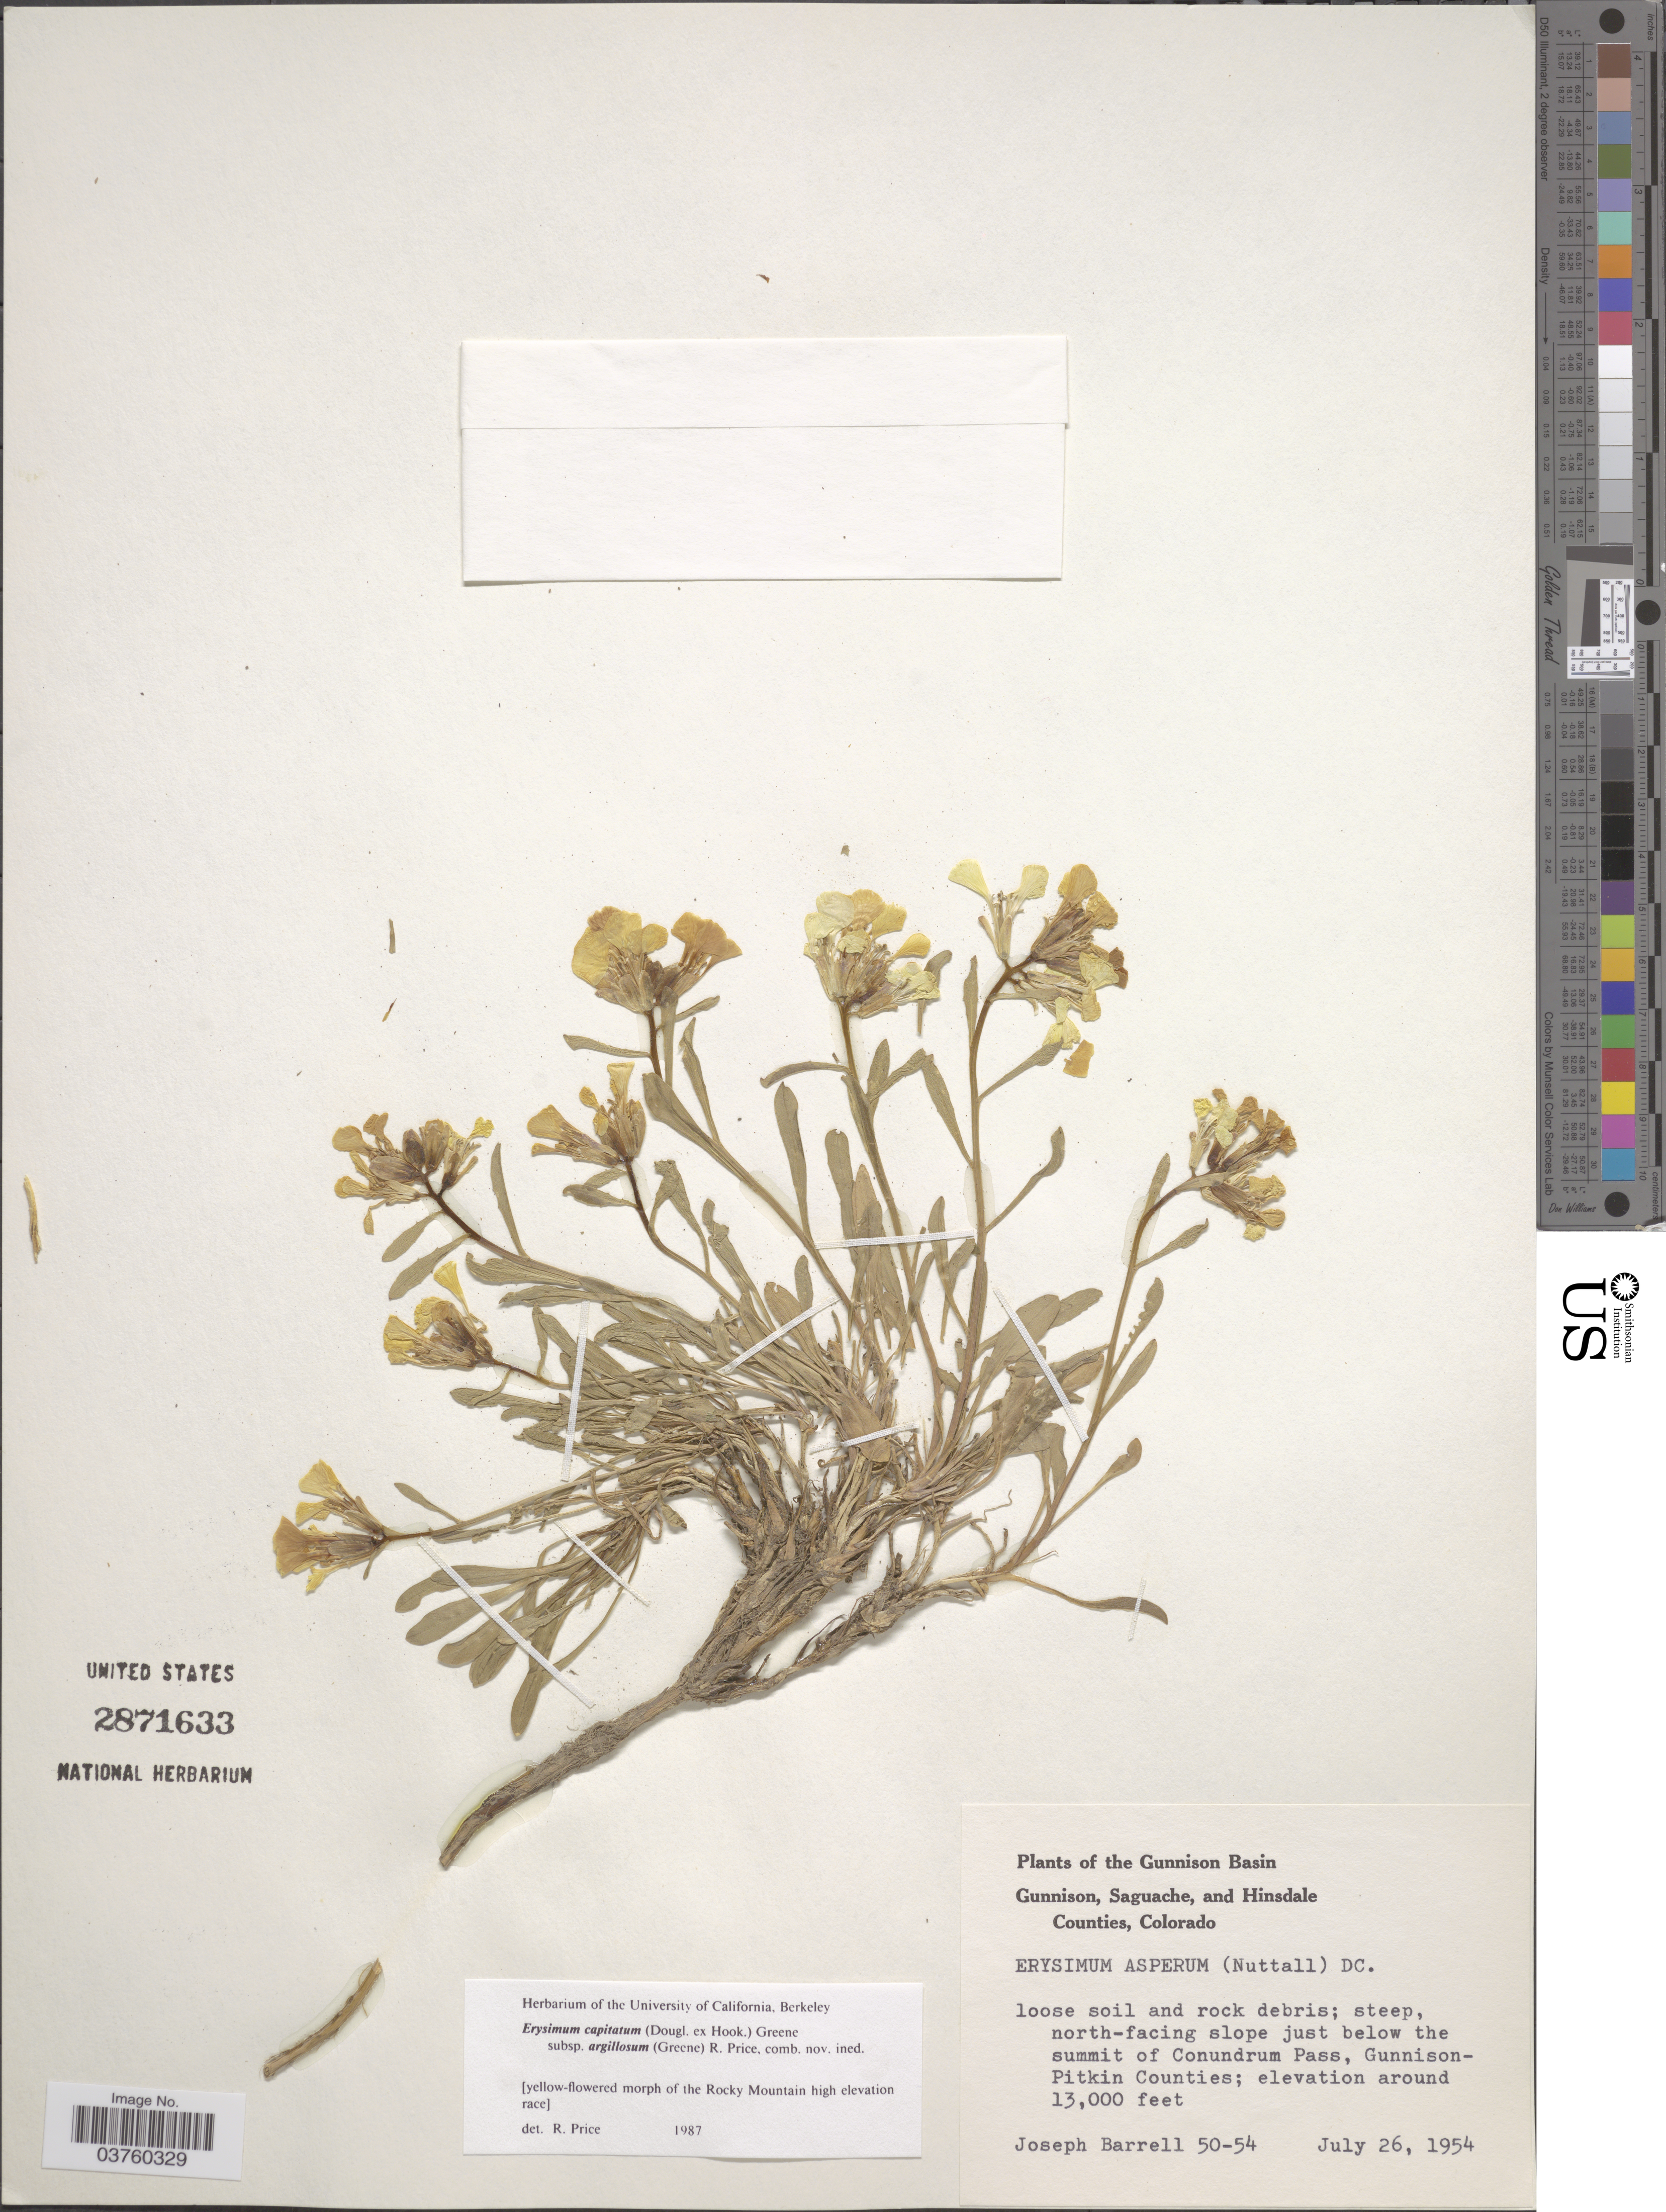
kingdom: Plantae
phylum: Tracheophyta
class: Magnoliopsida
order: Brassicales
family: Brassicaceae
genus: Erysimum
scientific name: Erysimum capitatum var. argillosum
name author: (Greene) R.J. Davis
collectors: J. Barrell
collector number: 50-54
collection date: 1954-07-26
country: United States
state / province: Colorado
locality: The Gunnison Basin. North-facing slope just below the summit of Conundrum Pass, Gunnison-Pitkin Counties.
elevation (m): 3962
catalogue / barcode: US 2871633